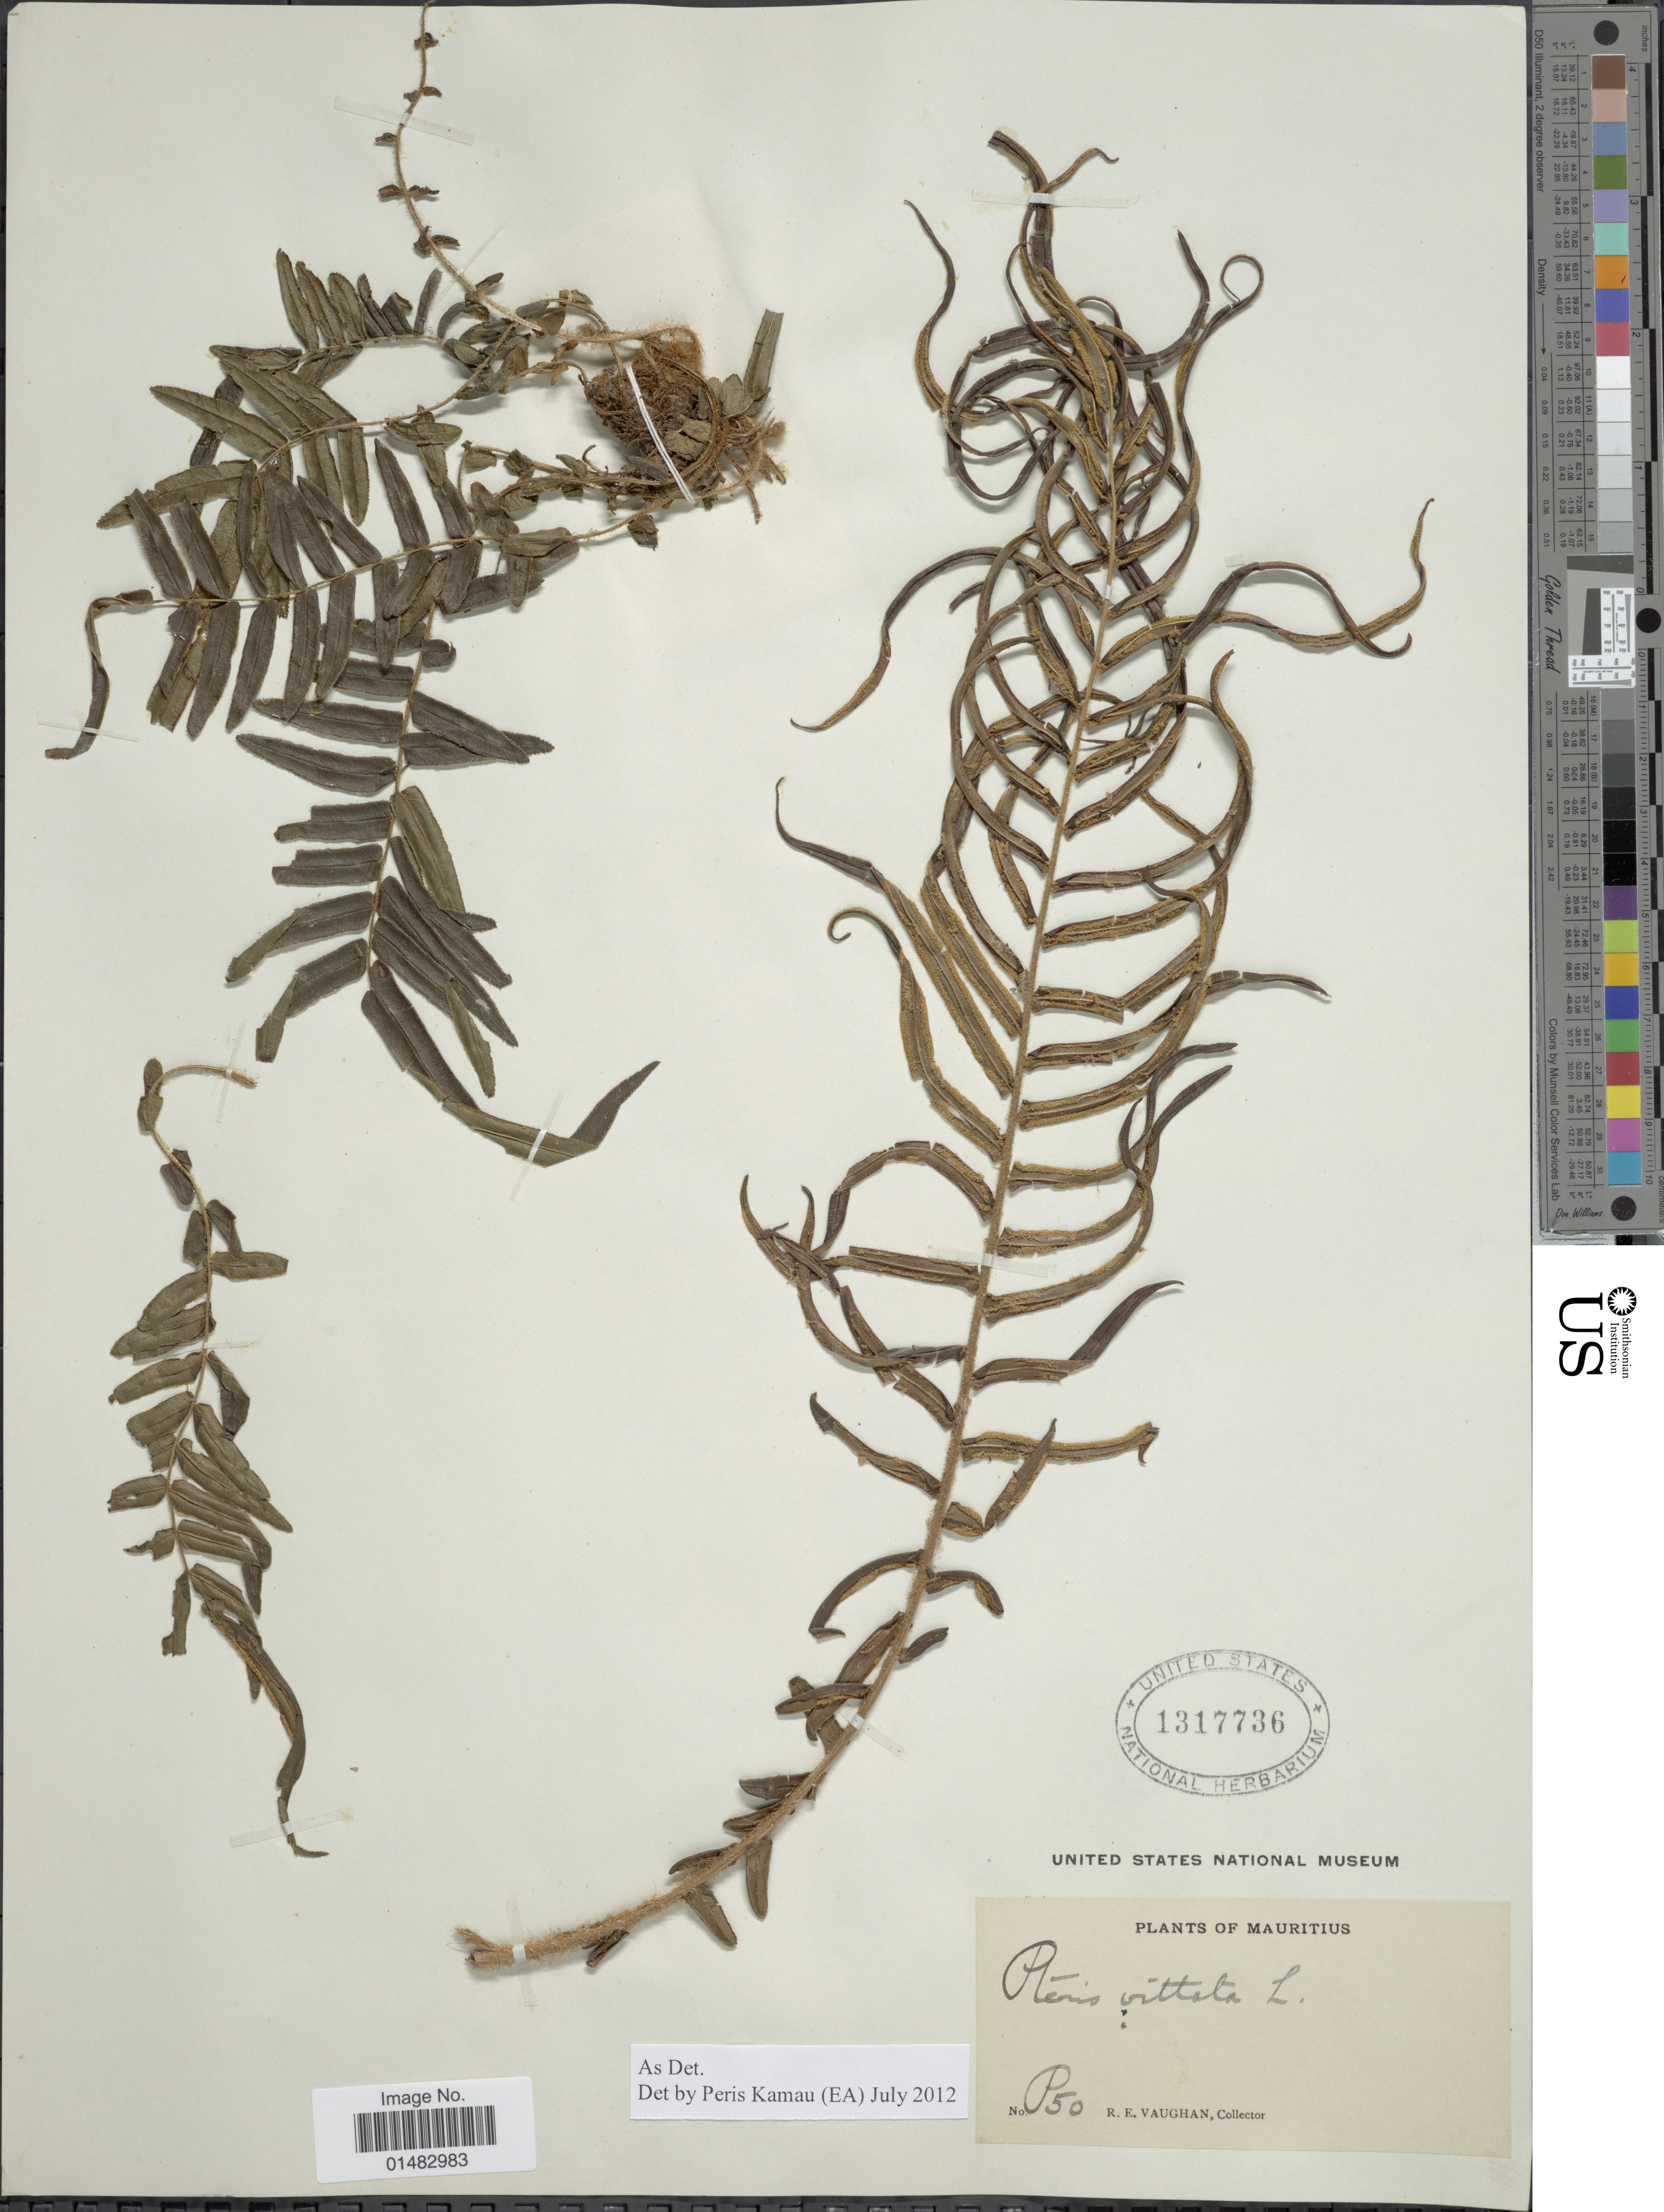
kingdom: Plantae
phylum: Tracheophyta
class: Polypodiopsida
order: Polypodiales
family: Pteridaceae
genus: Pteris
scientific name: Pteris vittata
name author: L.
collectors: R. Vaughan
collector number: P50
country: Mauritius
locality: Mauritius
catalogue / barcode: US 1317739